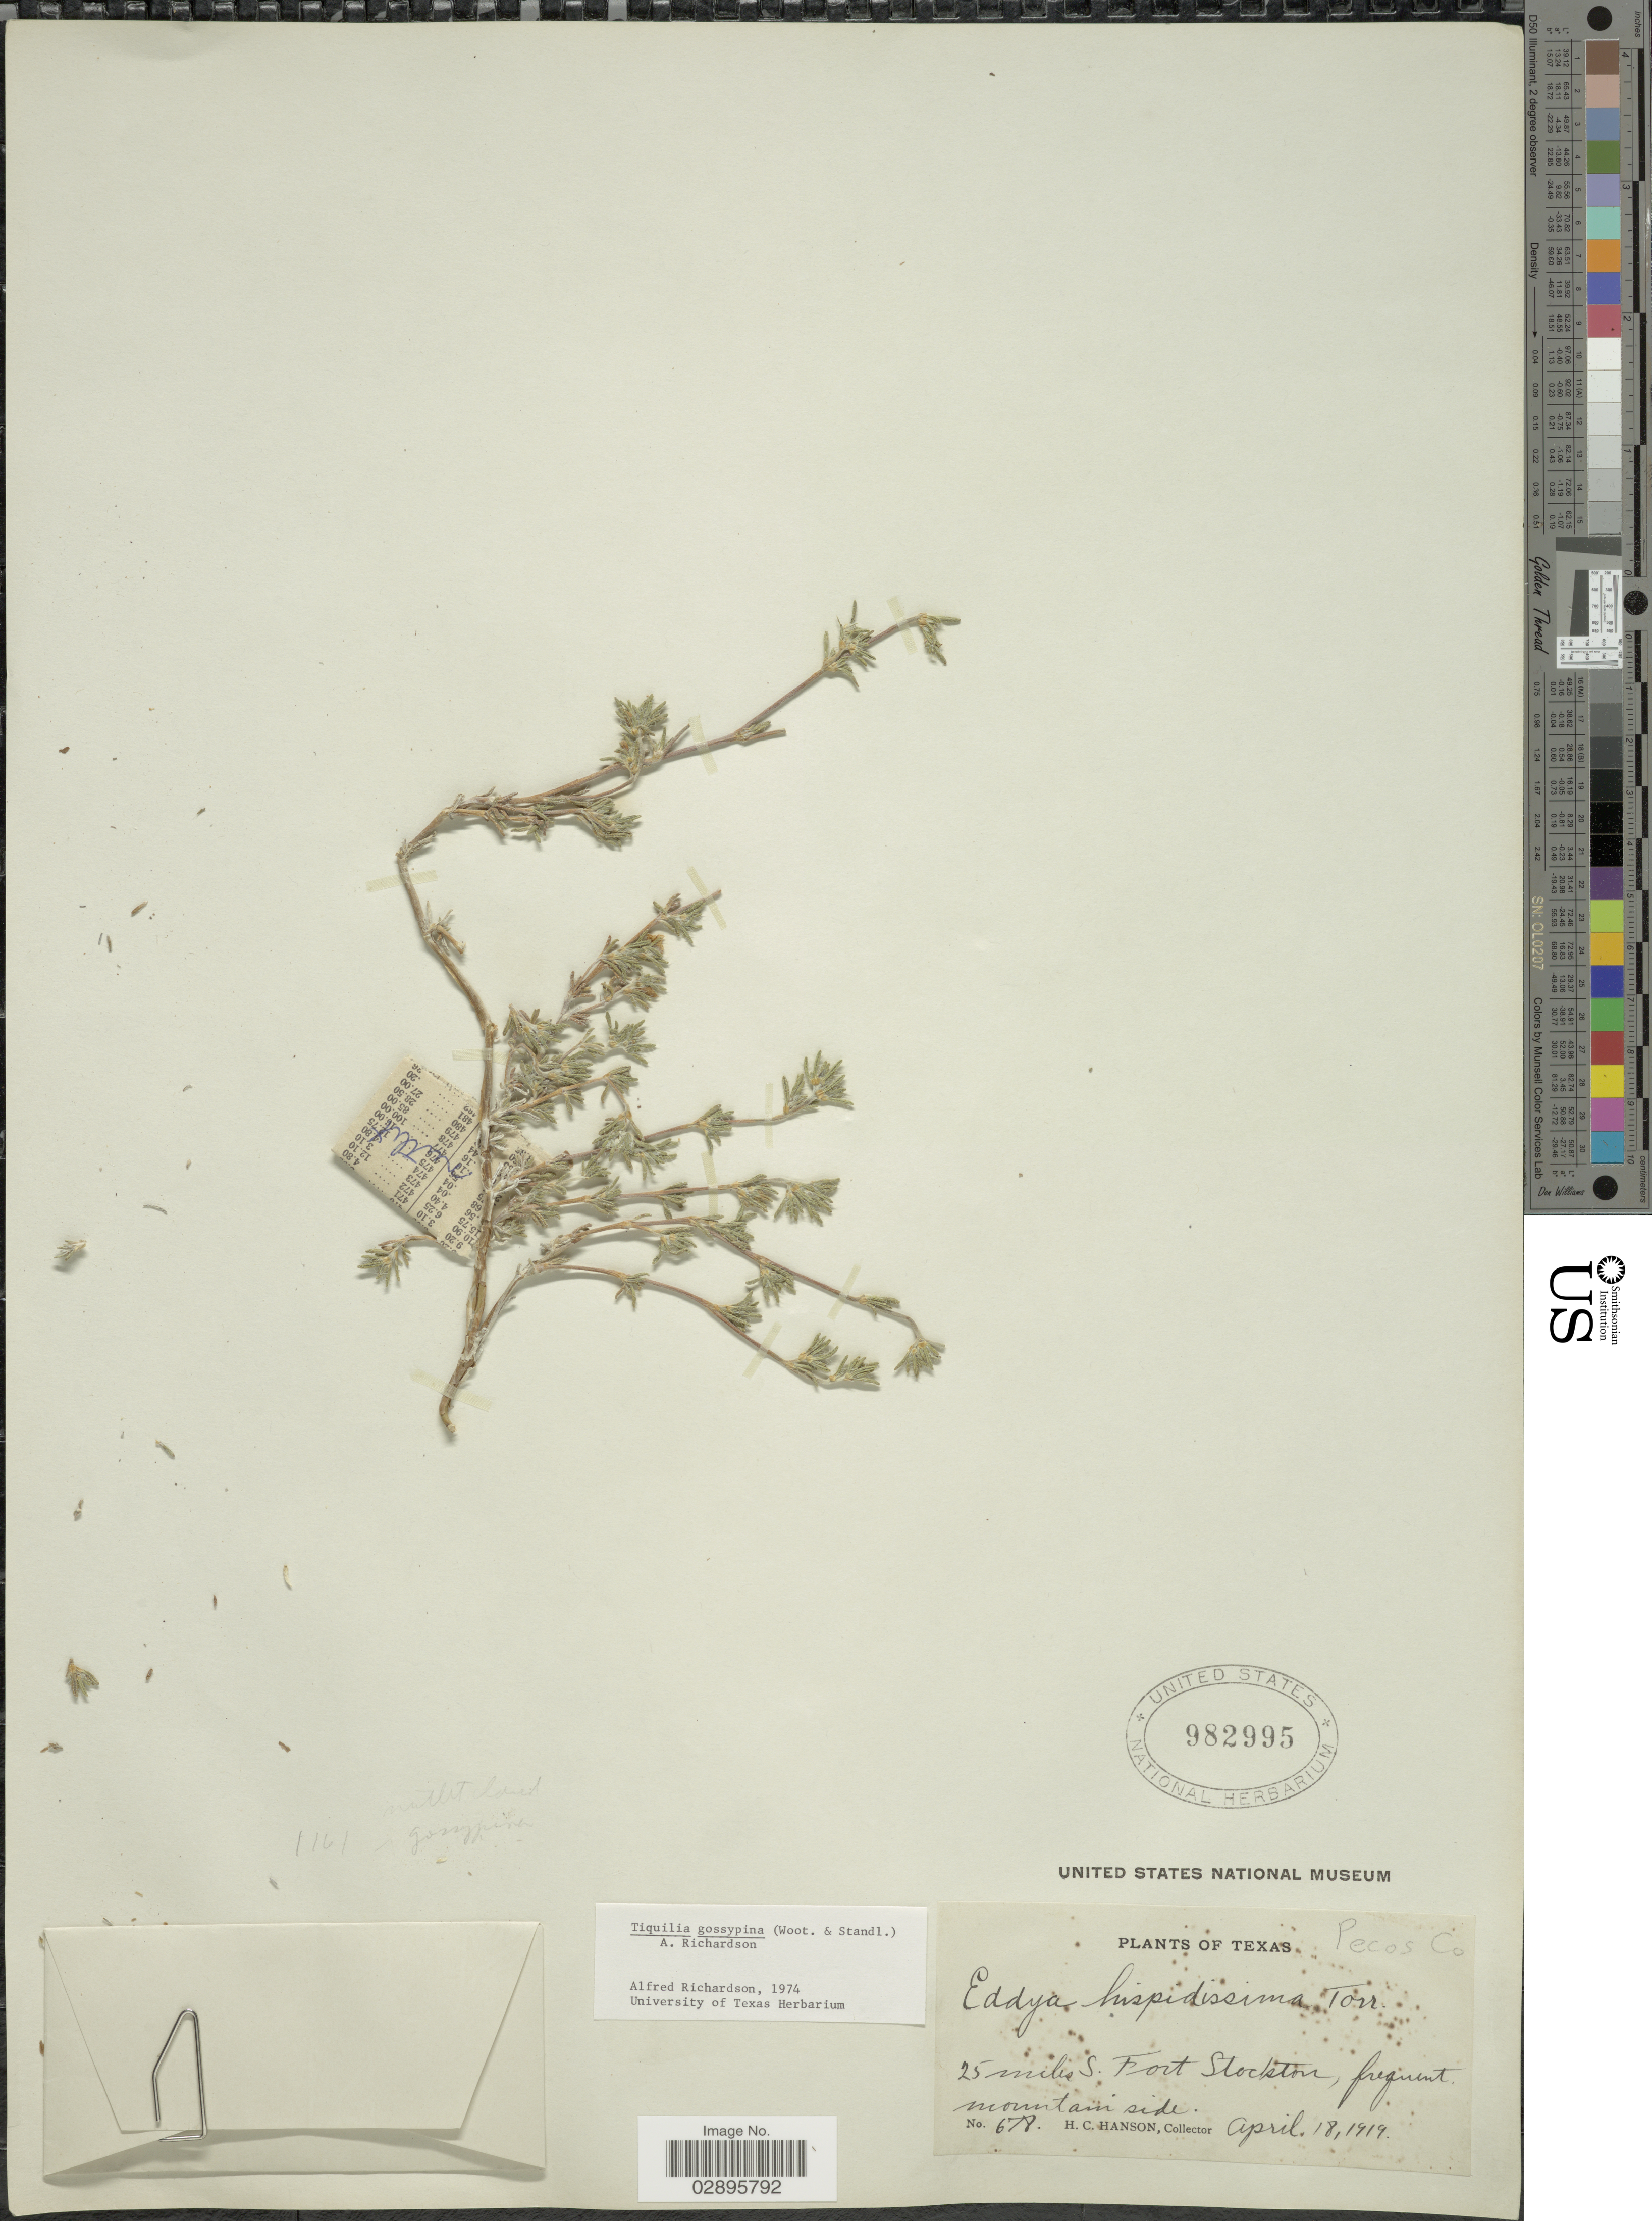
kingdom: Plantae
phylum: Tracheophyta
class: Magnoliopsida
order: Boraginales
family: Ehretiaceae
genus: Tiquilia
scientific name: Tiquilia gossypina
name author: (Wooton) A.T. Richardson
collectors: H. Hanson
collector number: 678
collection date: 1919-04-18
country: United States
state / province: Texas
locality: Pecos Co., 25 miles S Fort Stockton, frequent, mountain side.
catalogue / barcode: US 982995